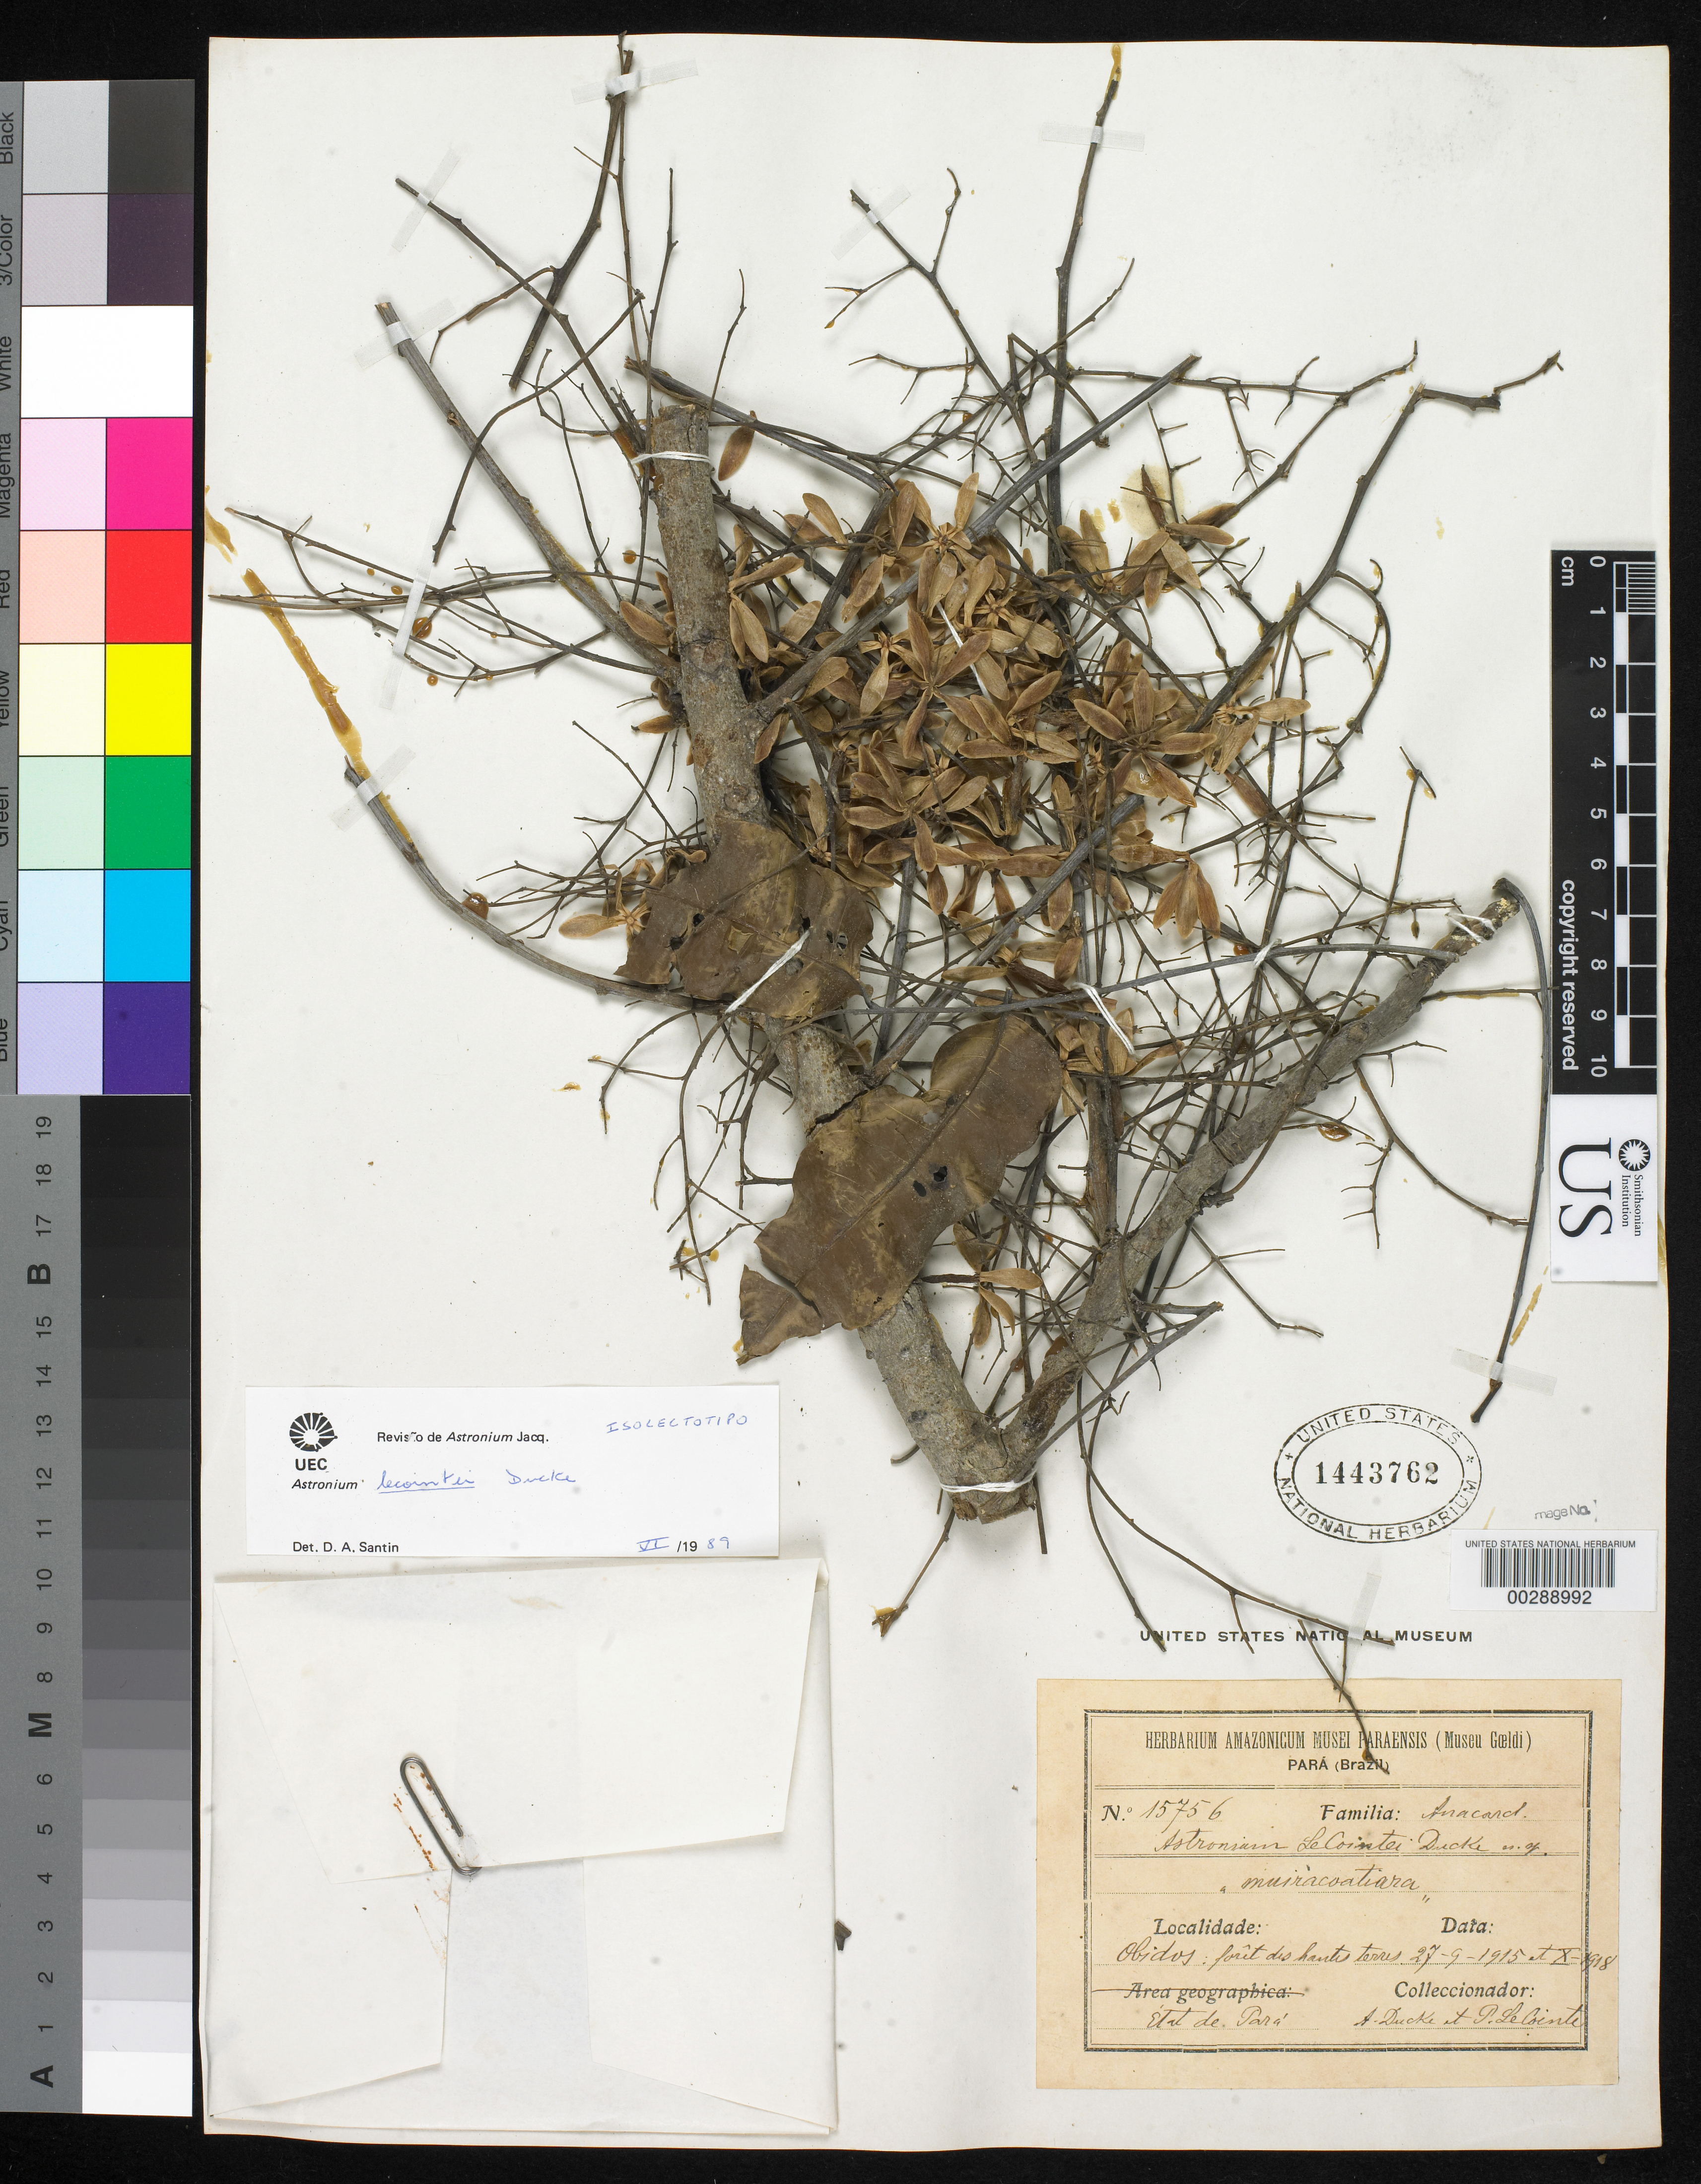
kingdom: Plantae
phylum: Tracheophyta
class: Magnoliopsida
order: Sapindales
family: Anacardiaceae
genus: Astronium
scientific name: Astronium lecointei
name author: Ducke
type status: Isolectotype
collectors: A. Ducke & P. Lecompte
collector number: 15756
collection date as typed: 27 Sep 1915 and -- Oct 1918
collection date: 1915-09-27,1918-10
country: Brazil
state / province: Pará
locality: Obidos.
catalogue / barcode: US 1443762